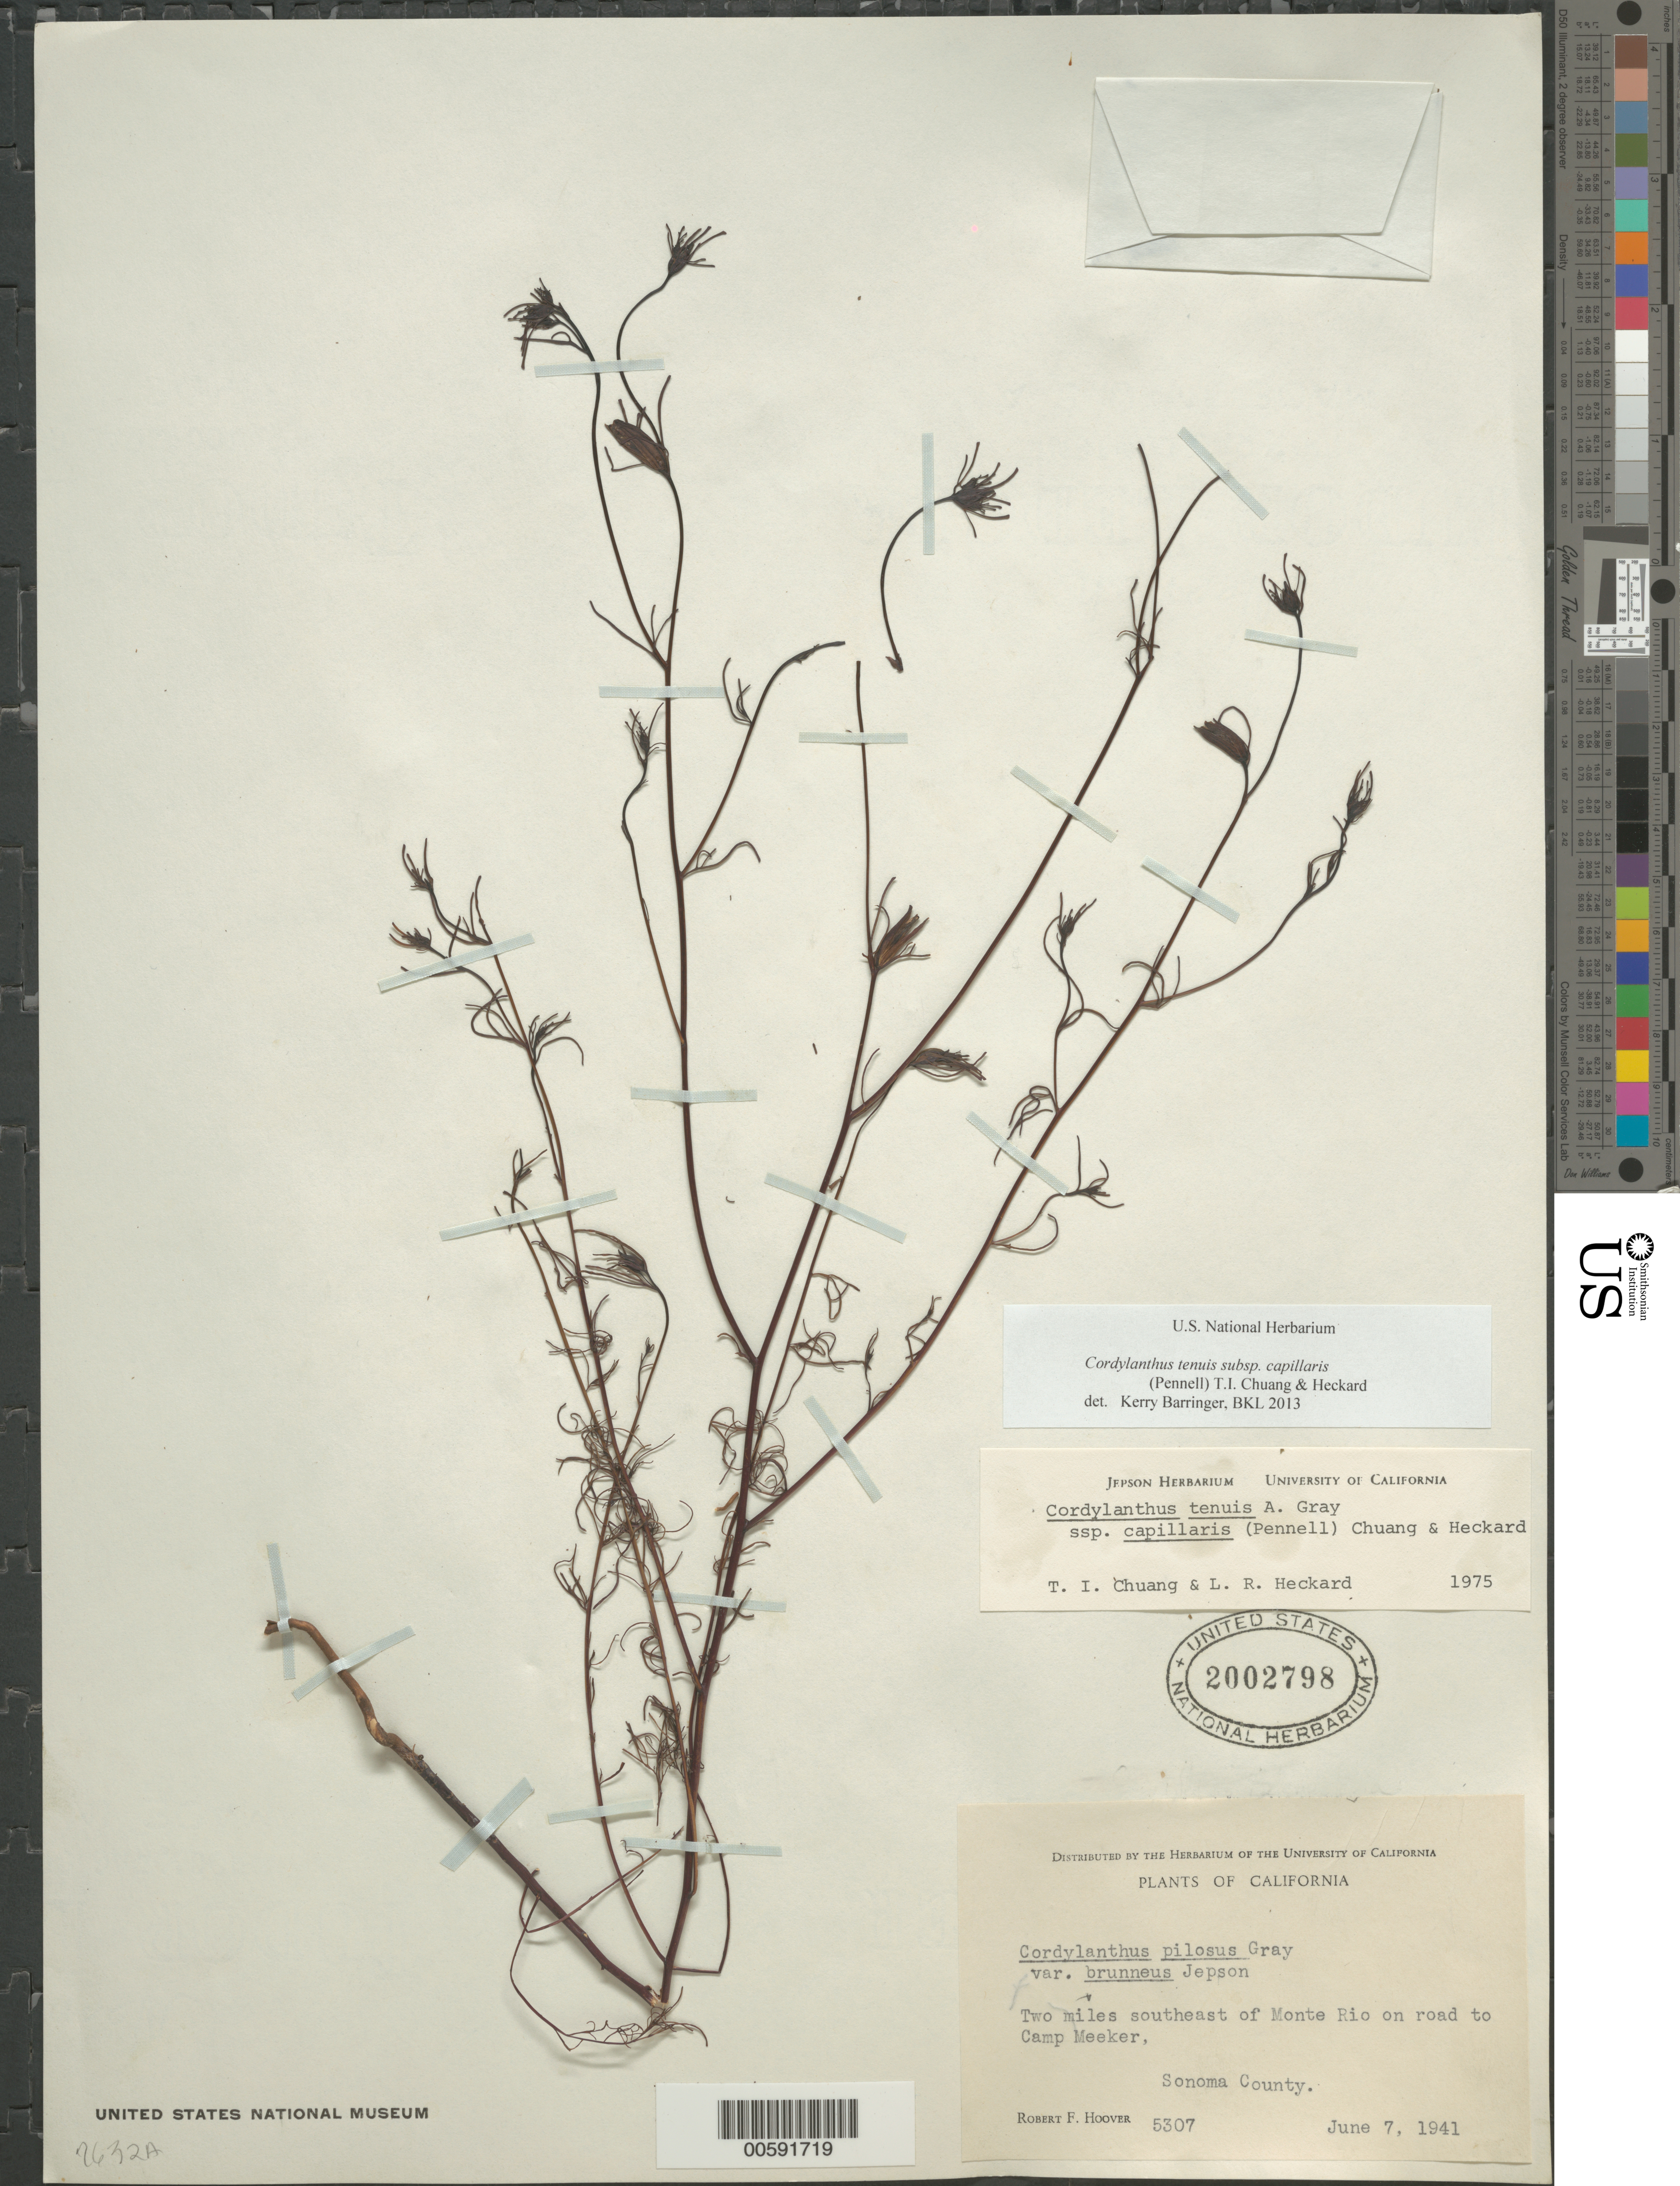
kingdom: Plantae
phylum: Tracheophyta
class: Magnoliopsida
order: Lamiales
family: Orobanchaceae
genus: Cordylanthus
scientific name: Cordylanthus tenuis subsp. capillaris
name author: (Pennell) T.I. Chuang & Heckard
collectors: R. F. Hoover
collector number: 5307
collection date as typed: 07 Jun 1941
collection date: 1941-06-07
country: United States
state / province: California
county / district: Sonoma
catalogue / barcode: US 2002798